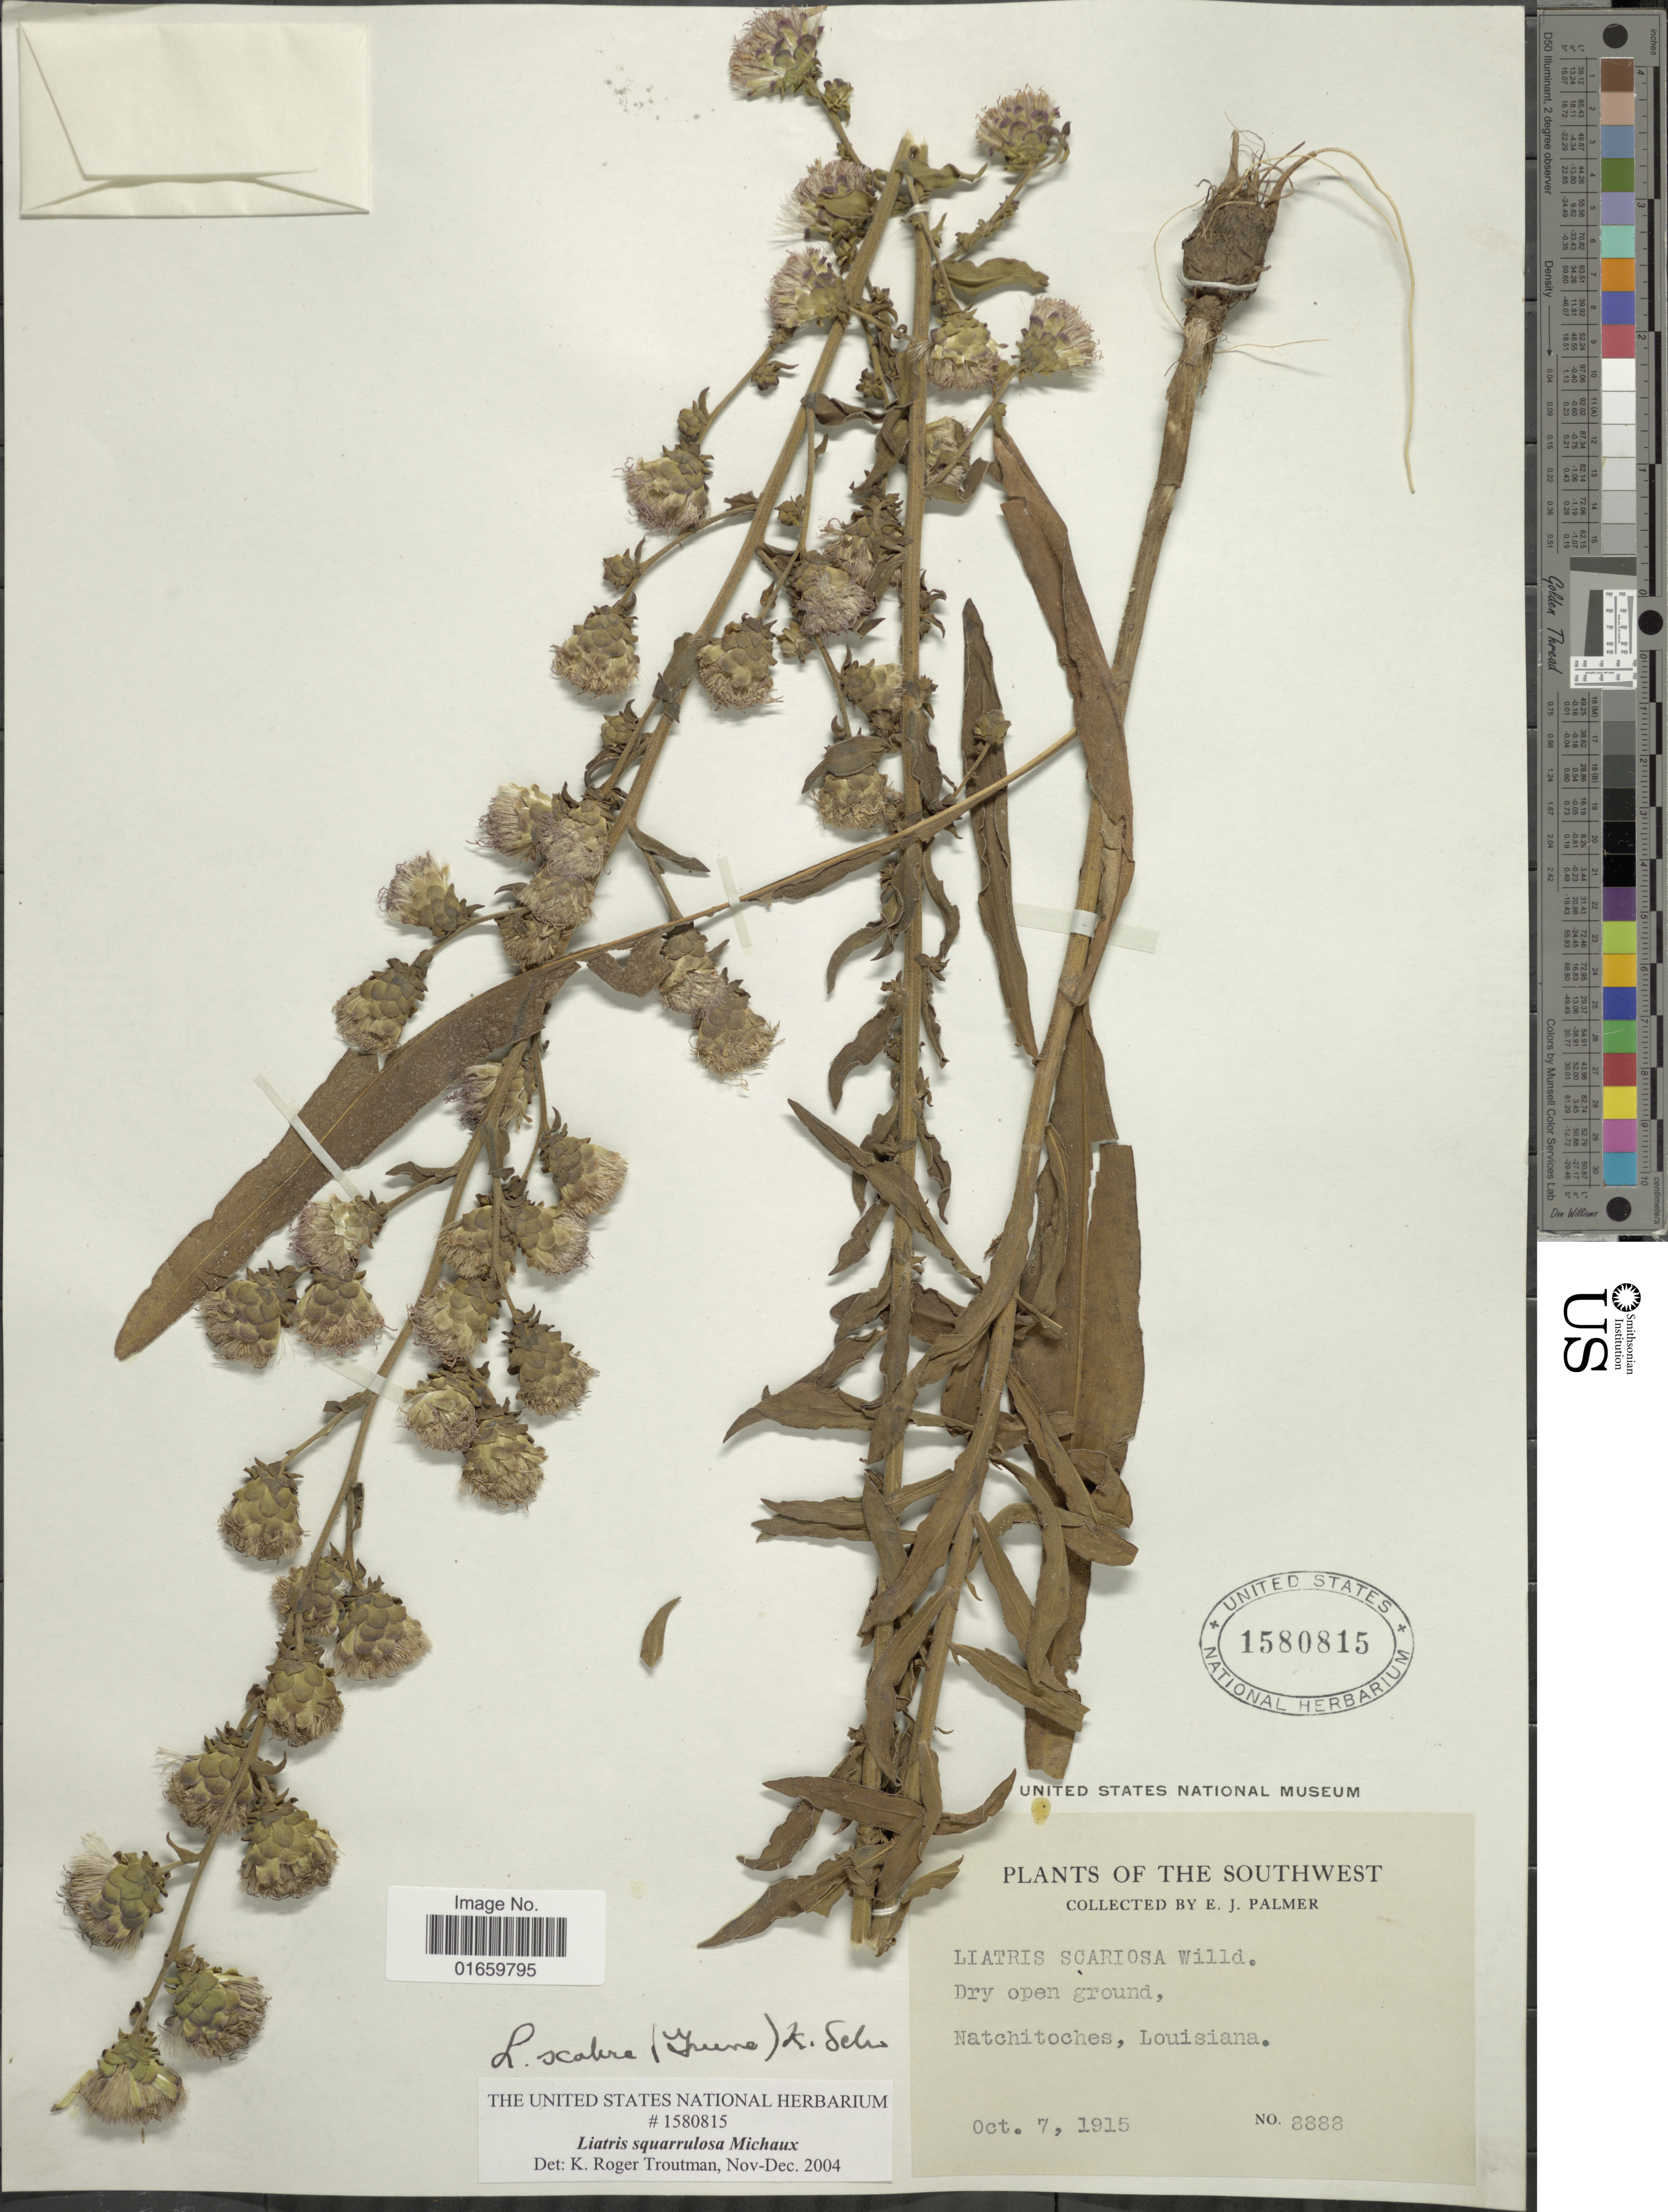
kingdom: Plantae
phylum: Tracheophyta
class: Magnoliopsida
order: Asterales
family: Asteraceae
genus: Liatris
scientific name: Liatris squarrulosa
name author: Michx.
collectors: E. J. Palmer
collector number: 8888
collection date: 1915-10-07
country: United States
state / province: Louisiana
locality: Southwest, Natchitoches, Louisiana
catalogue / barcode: US 1580815